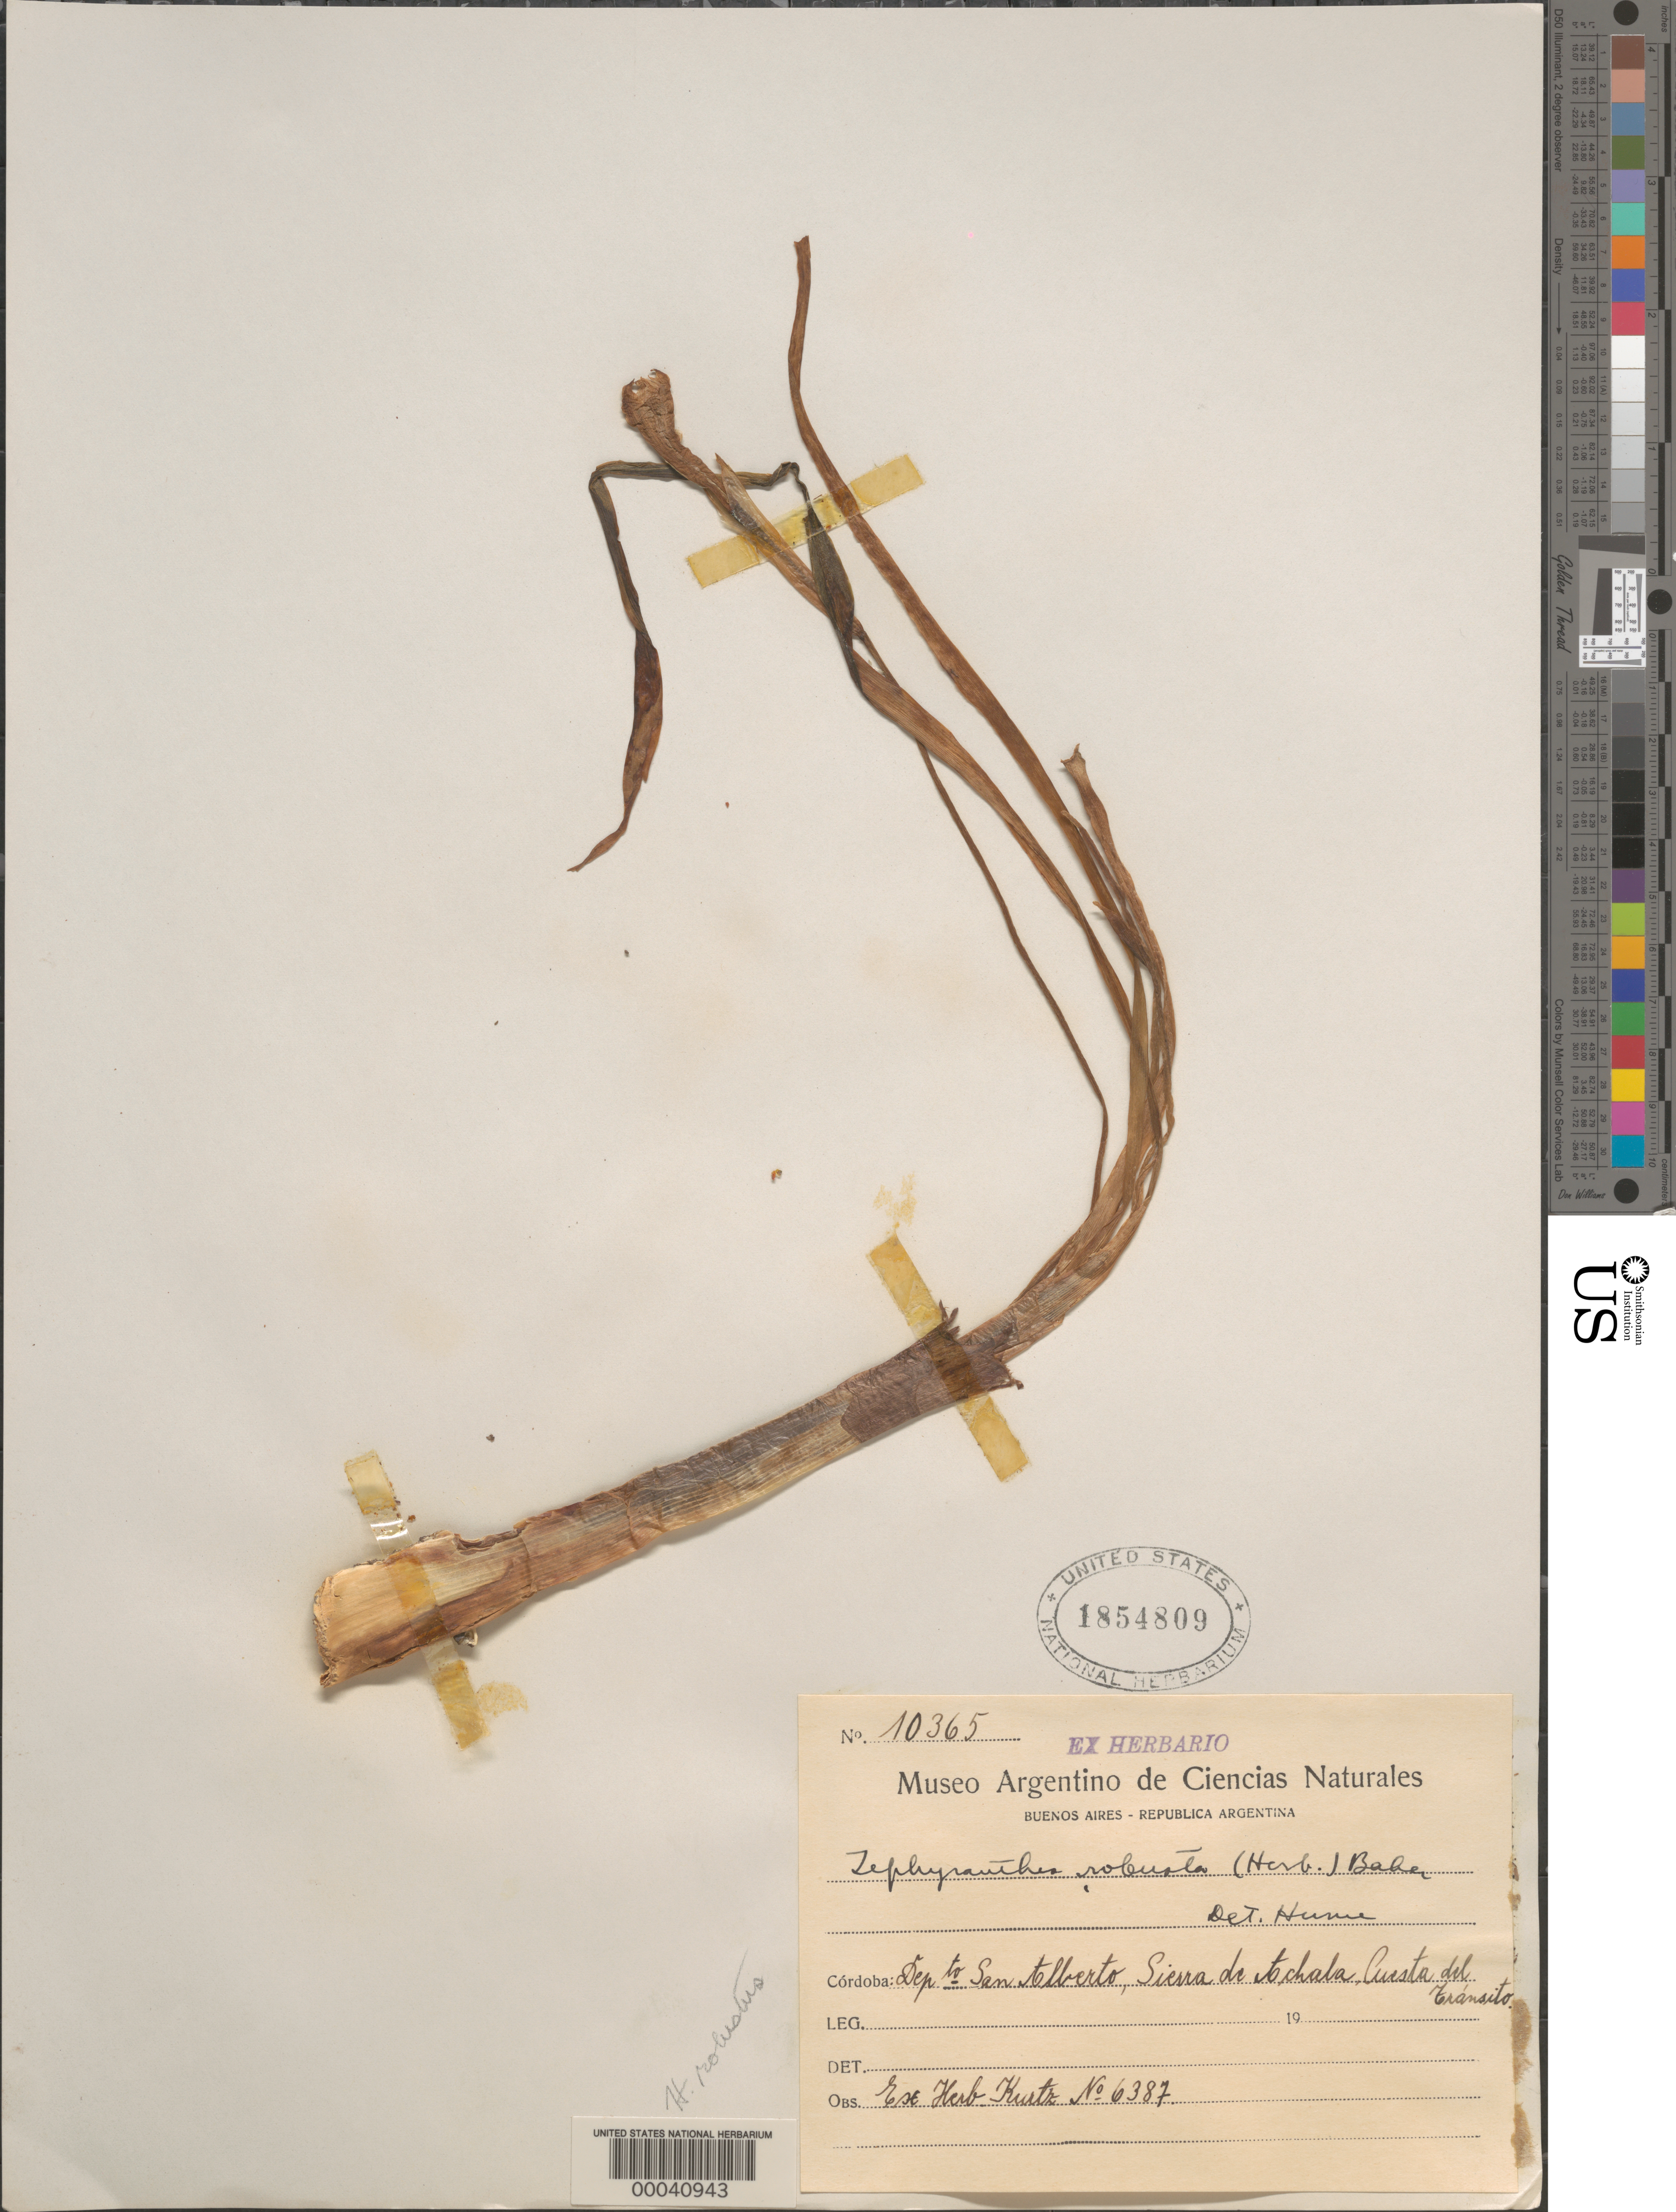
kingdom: Plantae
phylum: Tracheophyta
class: Liliopsida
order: Asparagales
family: Amaryllidaceae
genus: Zephyranthes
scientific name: Zephyranthes robusta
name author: (Sweet ex Herb.) Baker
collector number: Museo Argent. 10365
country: Argentina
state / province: Córdoba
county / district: San Alberto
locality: Sierra de Achala, Cuesta del Transito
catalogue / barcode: US 1854809